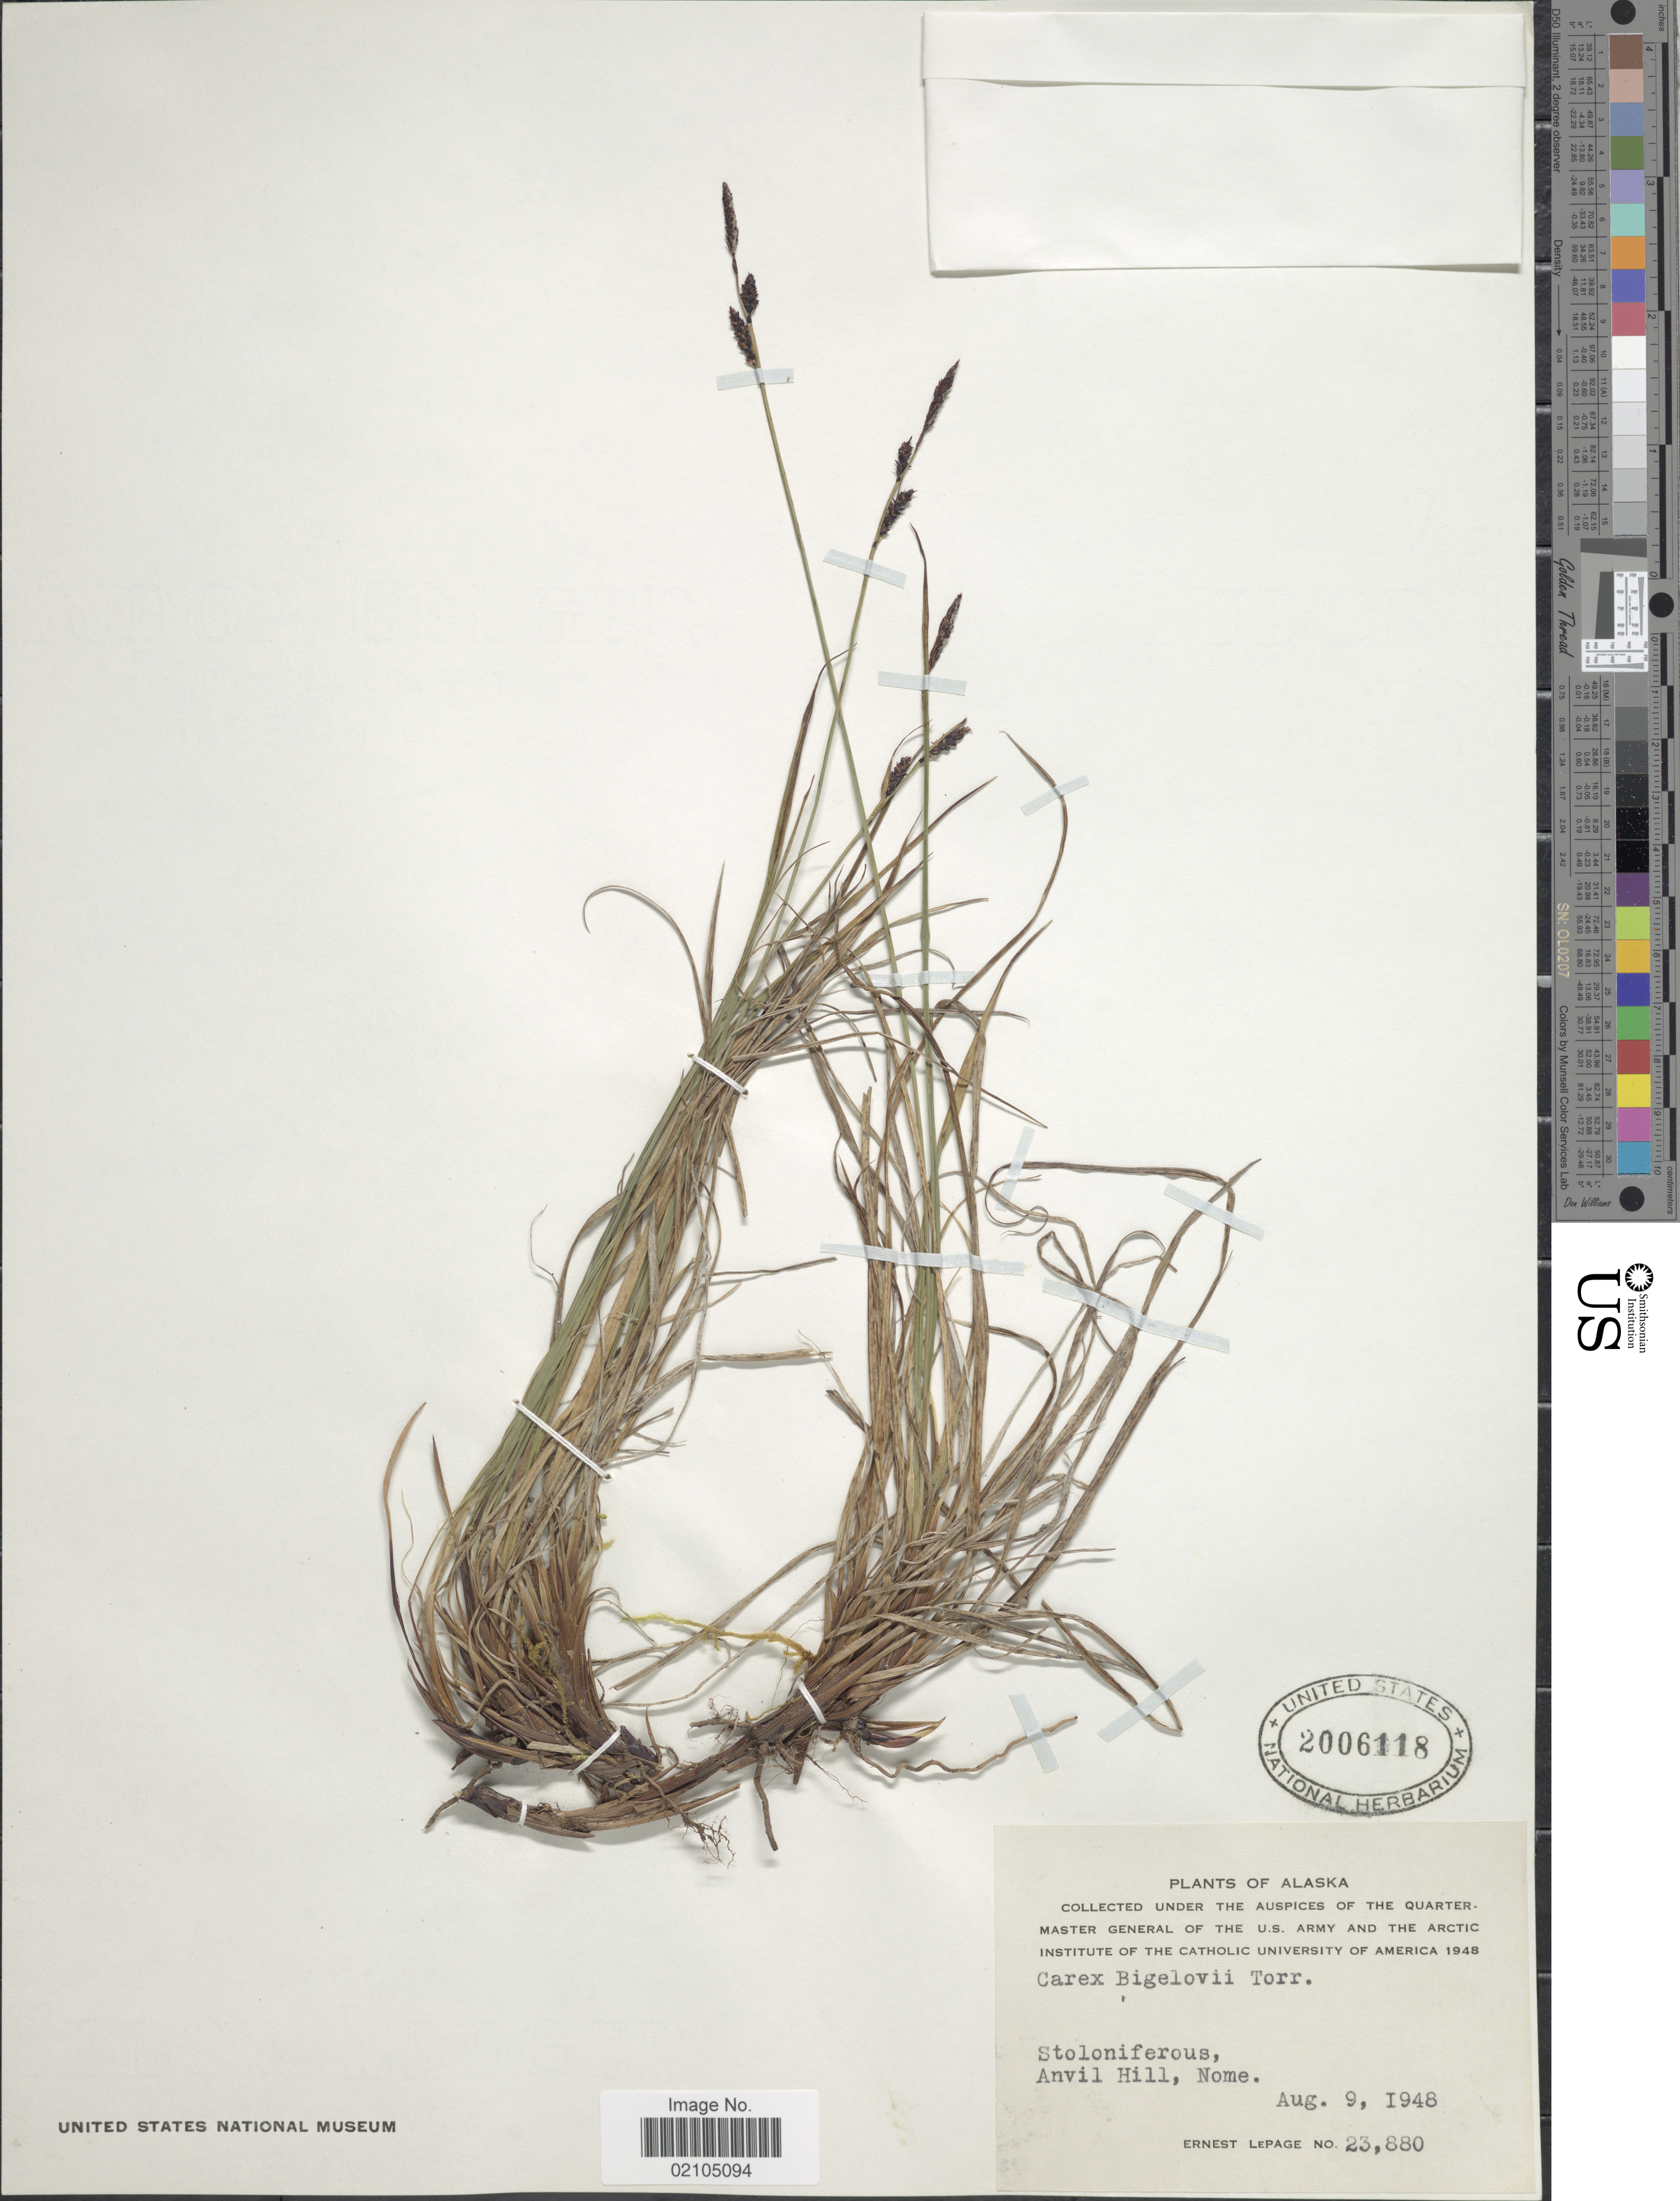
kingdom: Plantae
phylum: Tracheophyta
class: Liliopsida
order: Poales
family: Cyperaceae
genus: Carex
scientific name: Carex bigelowii subsp. lugens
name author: (Holm) T.V. Egorova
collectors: E. Lepage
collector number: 23880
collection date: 1948-08-09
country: United States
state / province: Alaska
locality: Stoloniferous, Anvil Hill, Nome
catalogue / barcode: US 2006118